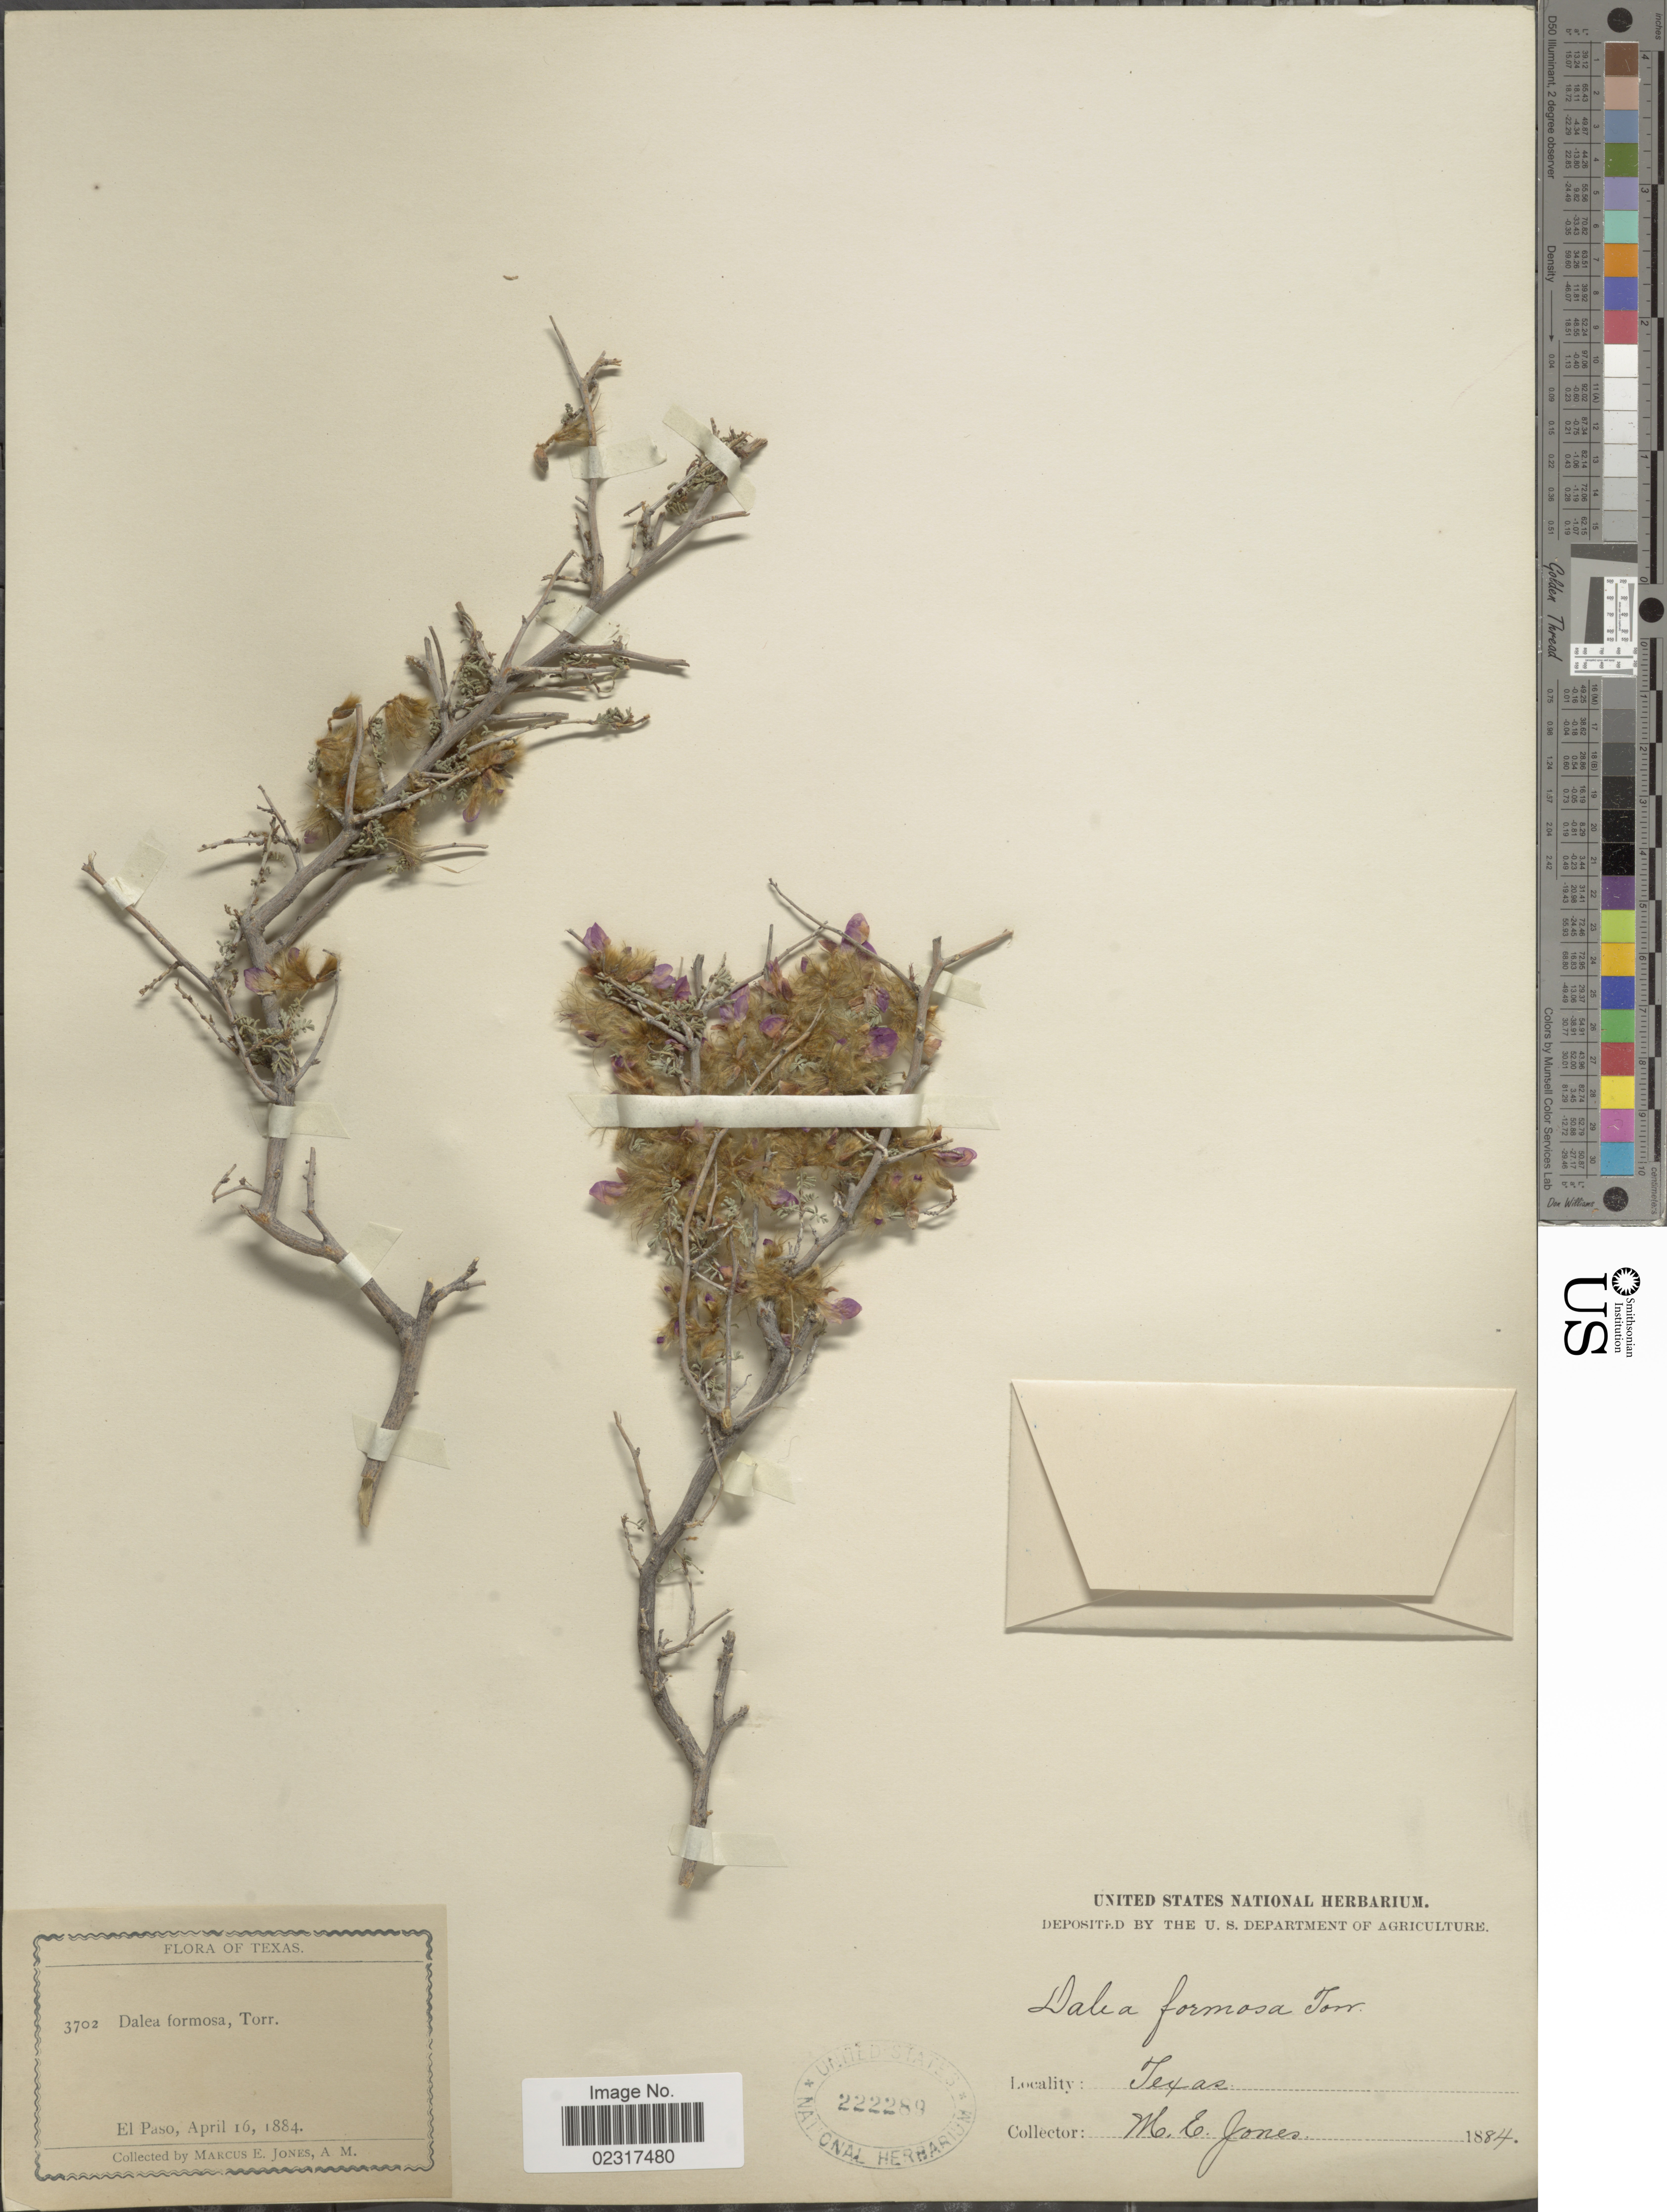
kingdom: Plantae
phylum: Tracheophyta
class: Magnoliopsida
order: Fabales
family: Fabaceae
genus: Dalea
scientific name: Dalea formosa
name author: Torr.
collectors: M. E. Jones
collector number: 3702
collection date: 1884-04-16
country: United States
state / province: Texas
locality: El Paso.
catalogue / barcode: US 222289